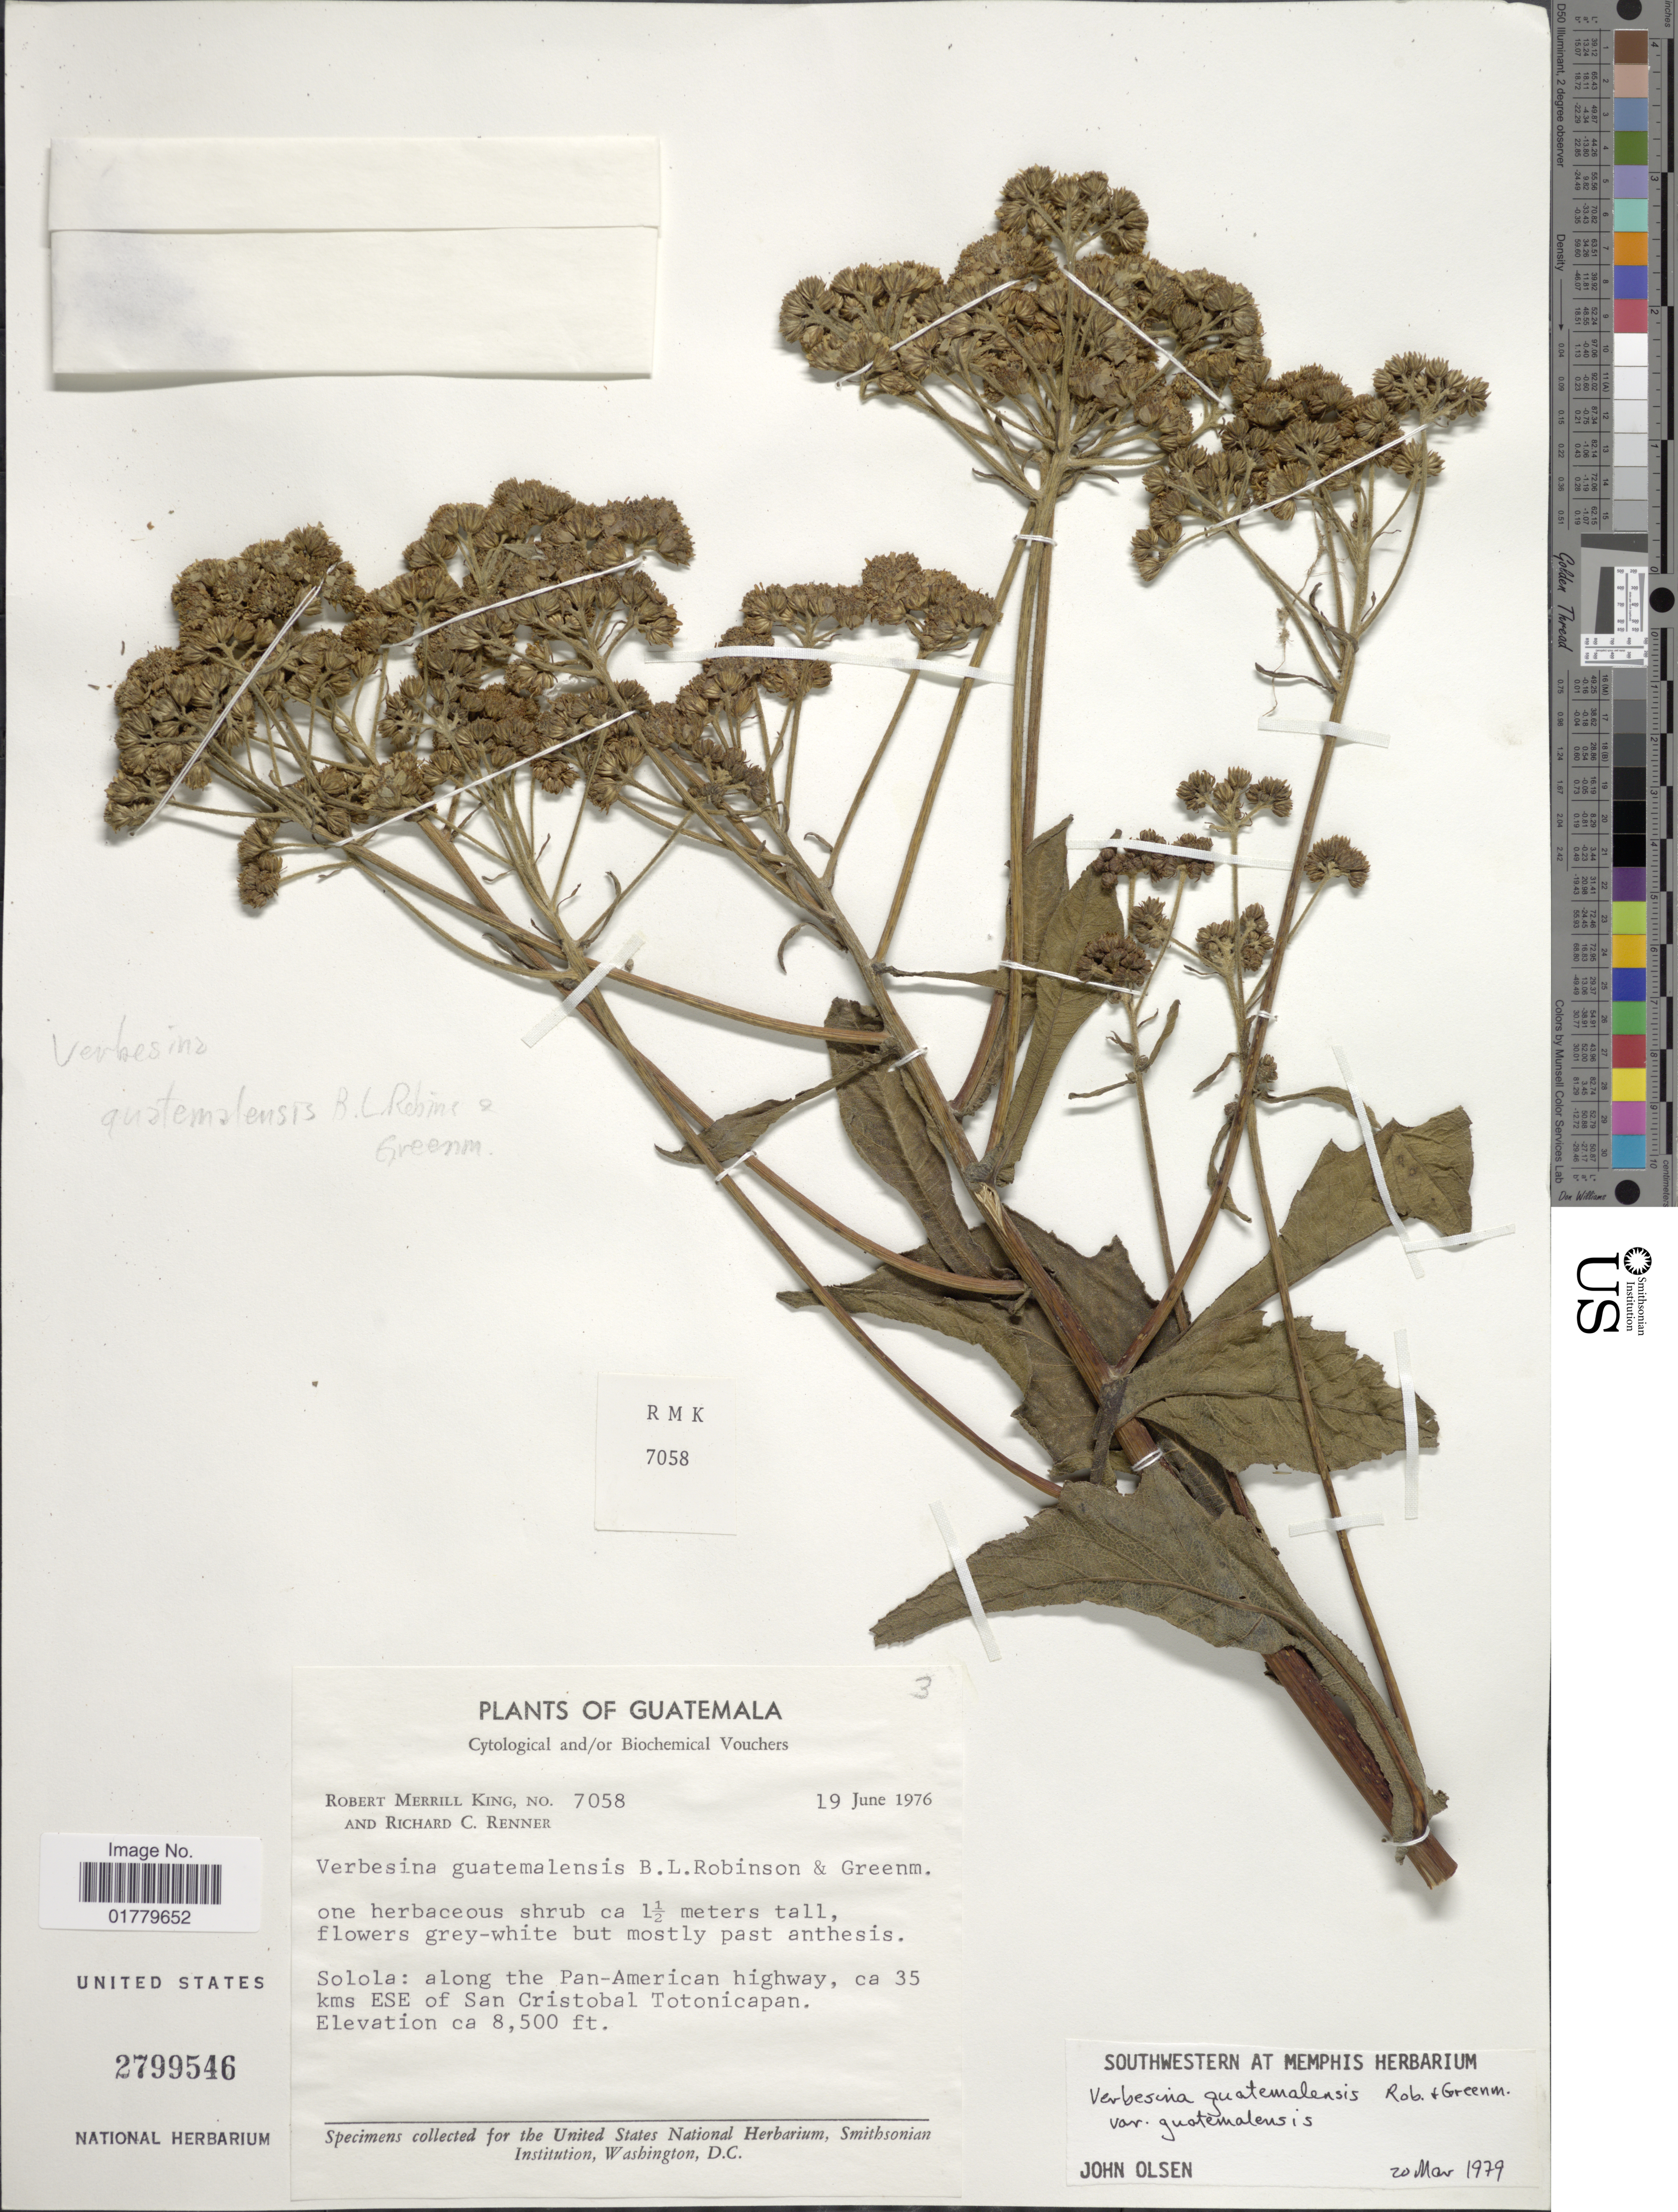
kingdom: Plantae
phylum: Tracheophyta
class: Magnoliopsida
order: Asterales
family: Asteraceae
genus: Verbesina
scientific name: Verbesina guatemalensis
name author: B.L. Rob. & Greenm.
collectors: R. M. King & R. C. Renner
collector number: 7058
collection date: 1976-06-19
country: Guatemala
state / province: Sololá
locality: Solola: along the Pan-American highway, ca 35 kms ESE of San Cristobal Totonicapan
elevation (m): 2591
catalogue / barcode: US 2799546